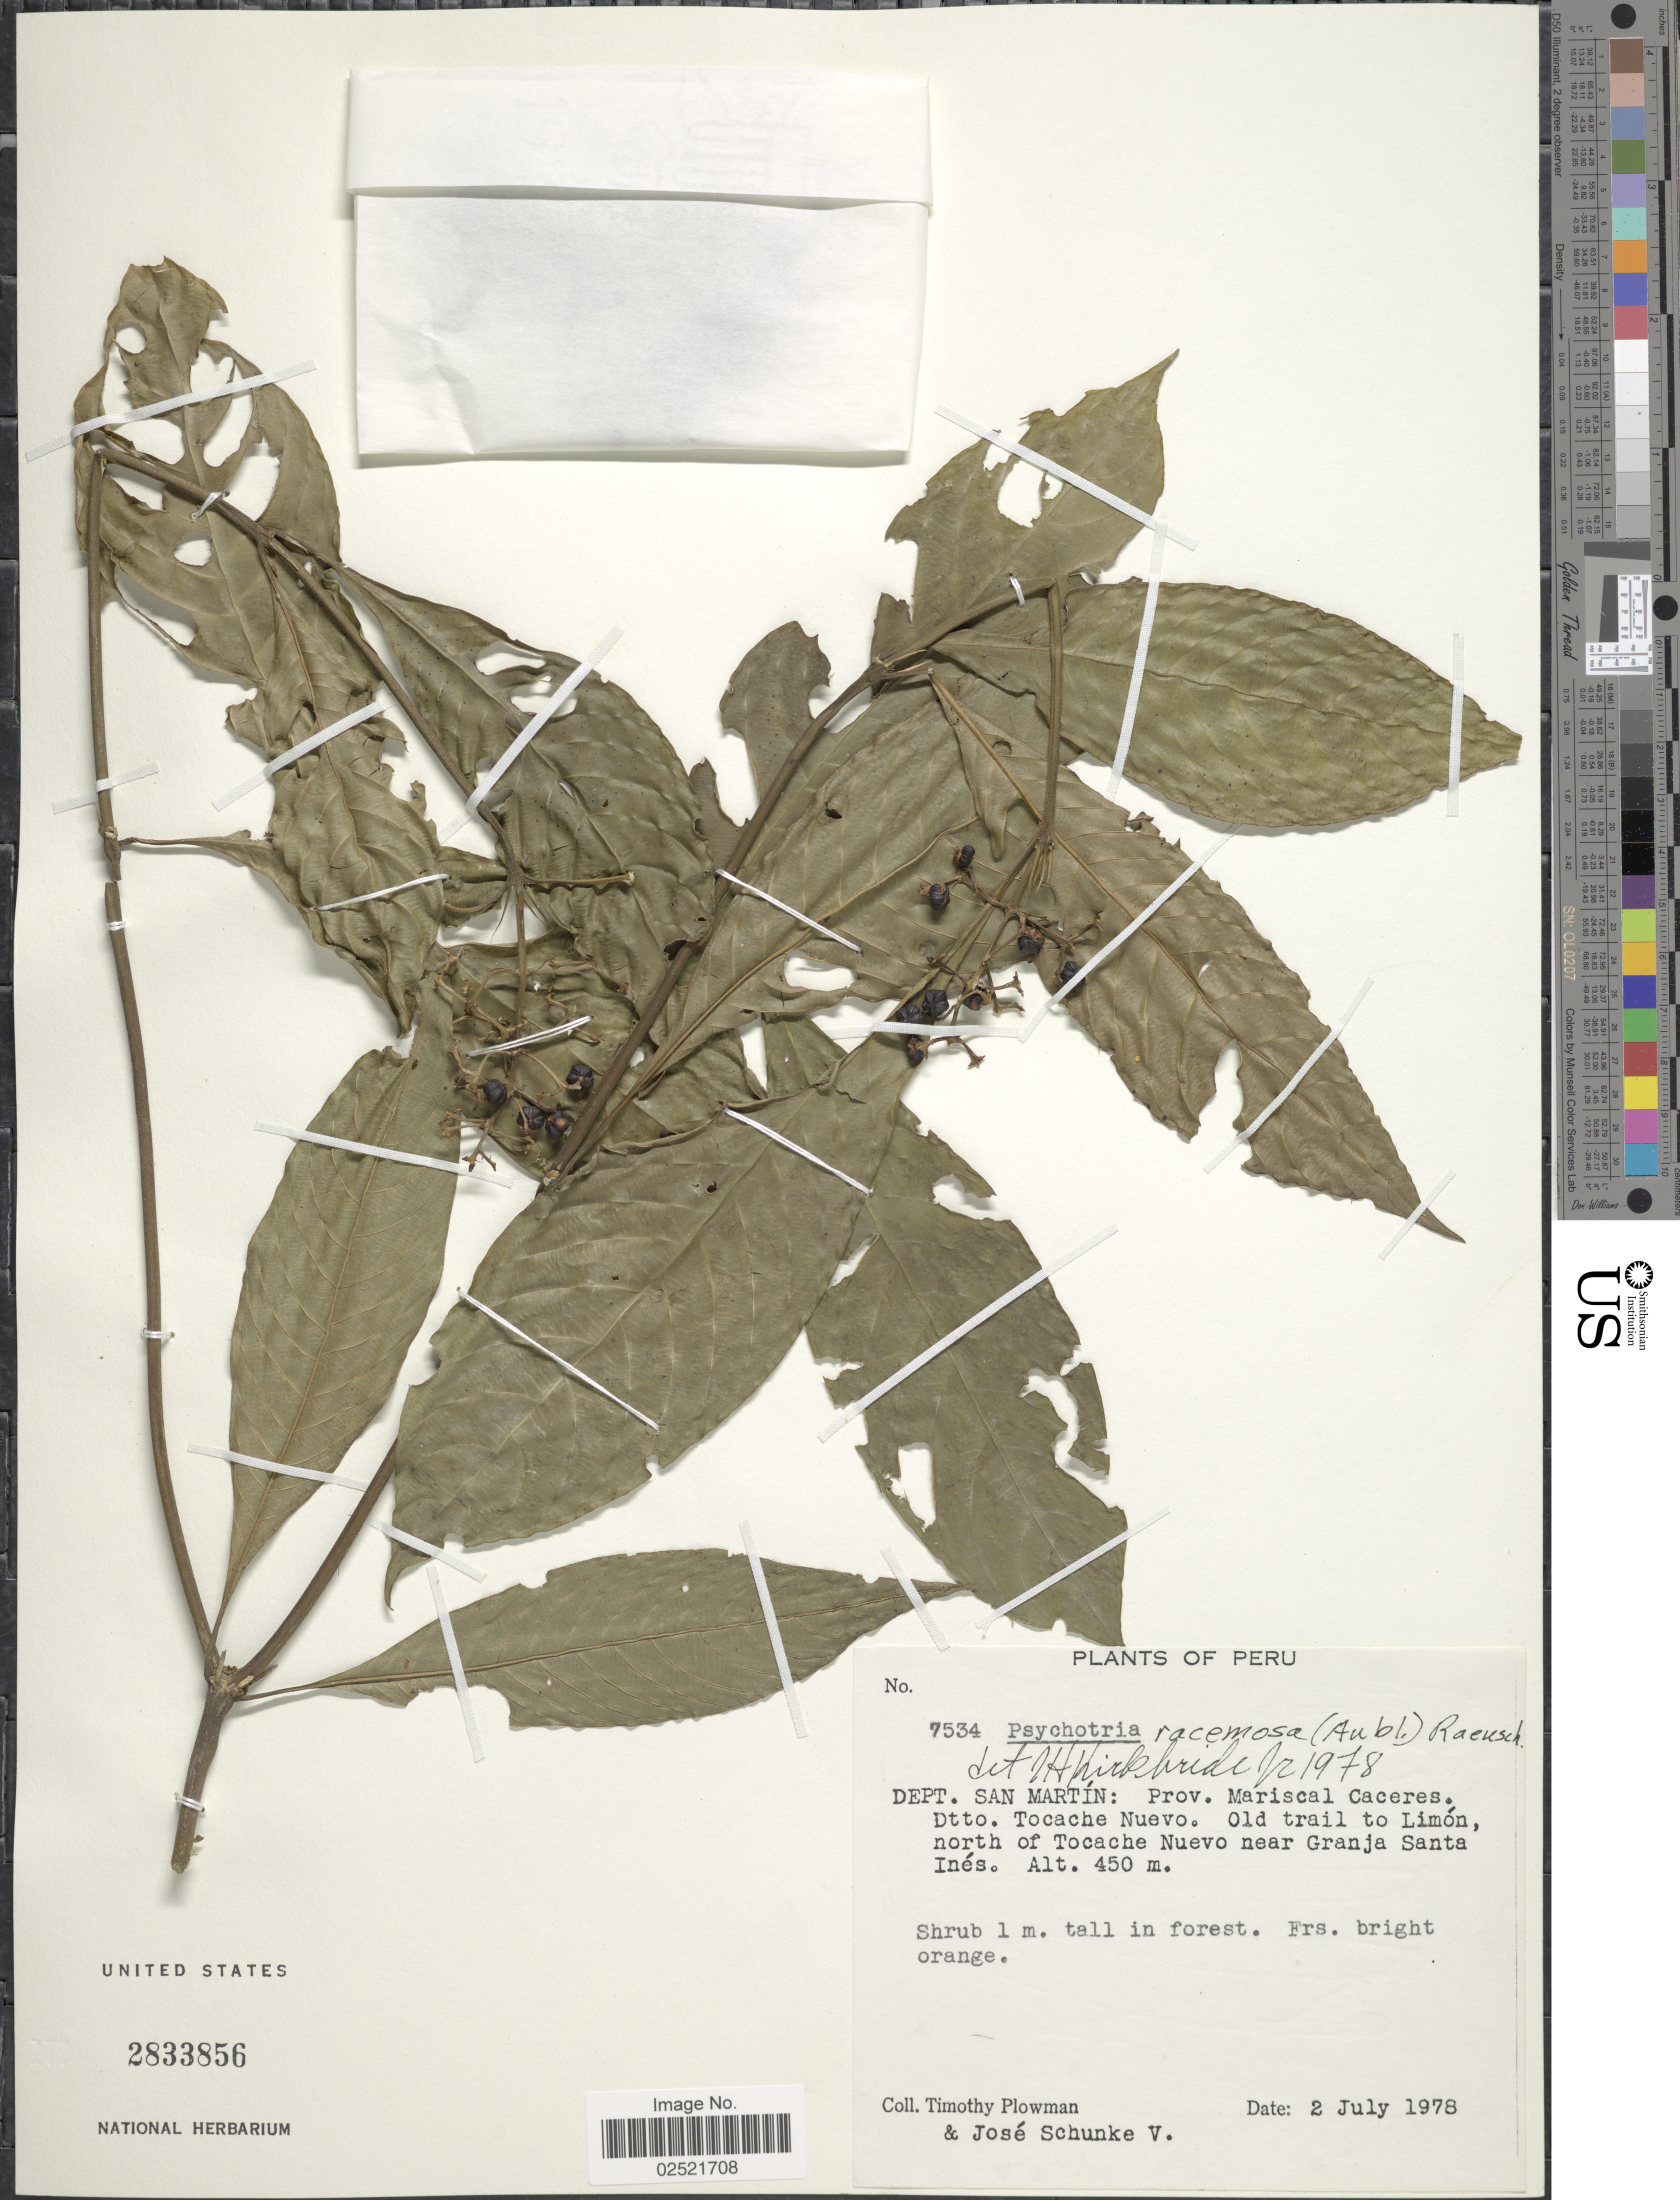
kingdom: Plantae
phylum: Tracheophyta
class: Magnoliopsida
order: Gentianales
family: Rubiaceae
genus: Psychotria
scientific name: Psychotria racemosa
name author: (Aubl.) Raeuschel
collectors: T. Plowman & J. Schunke Vigo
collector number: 7534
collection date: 1978-07-02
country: Peru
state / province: San Martín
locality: Prov. Mariscal Caceres, Dtto. Tocache Nuevo, old trail to Limon, north of Tocache Nuevo near Granja Santa Ines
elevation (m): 450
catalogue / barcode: US 2833856